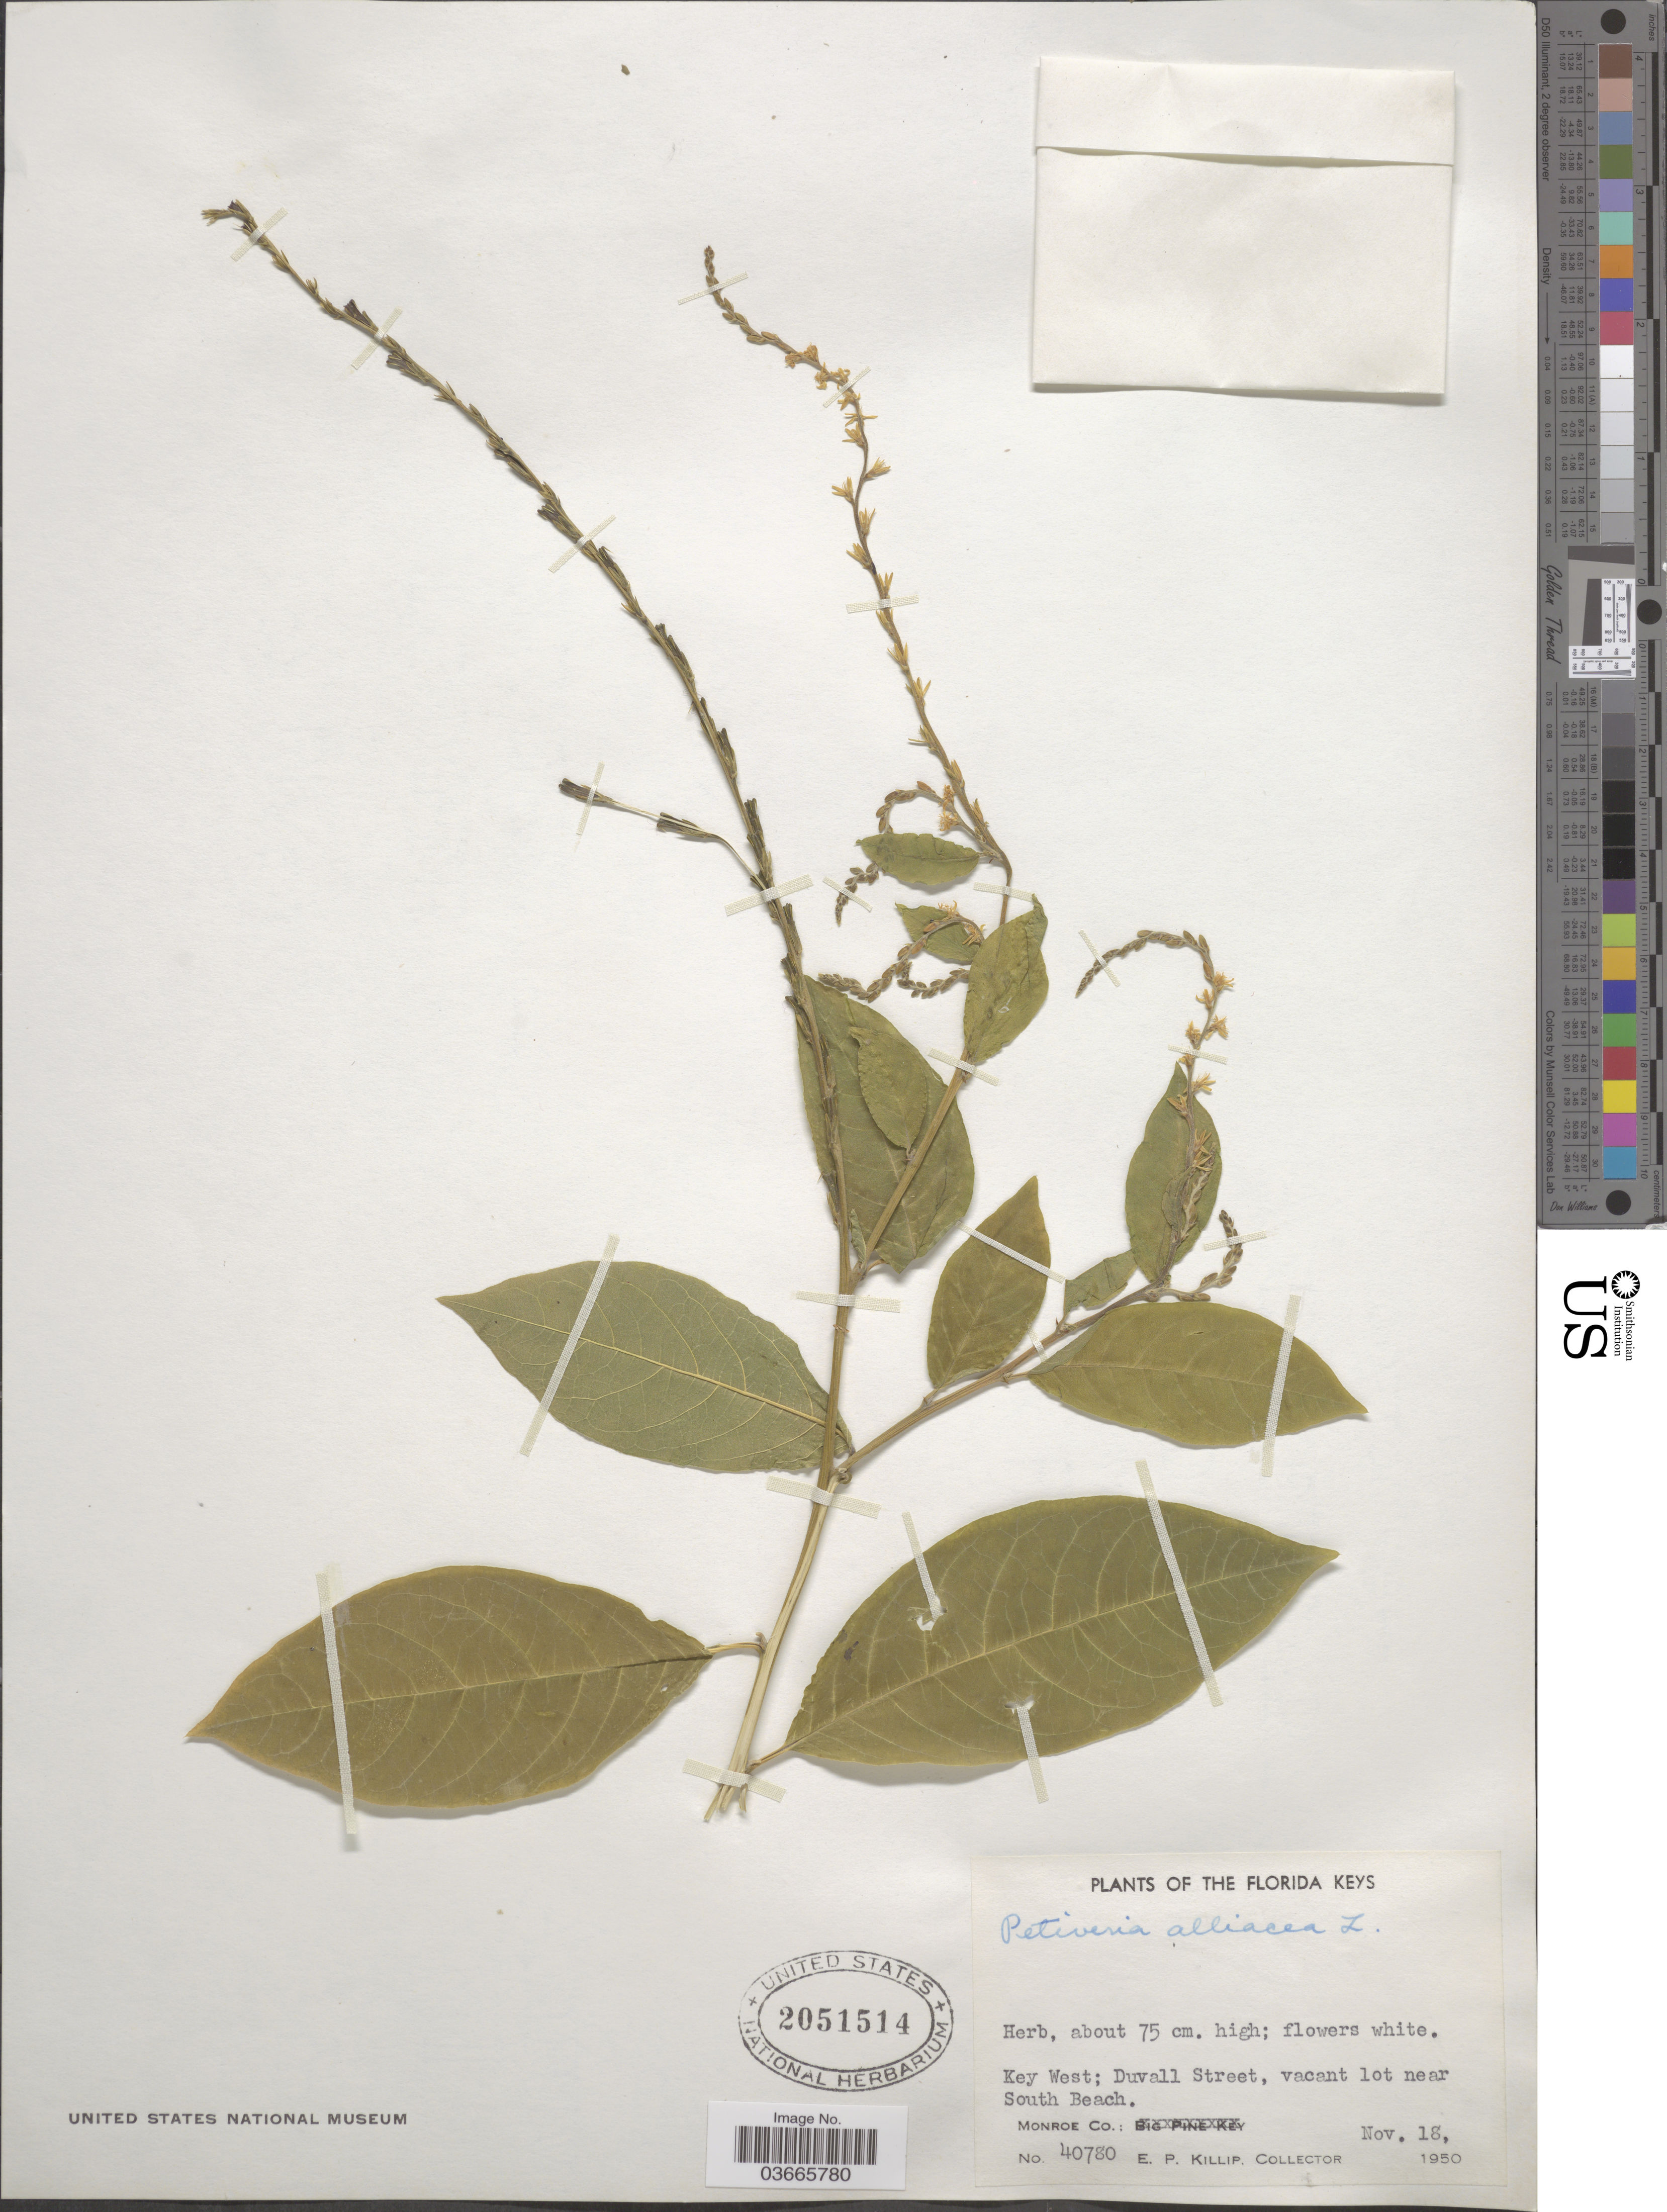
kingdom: Plantae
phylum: Tracheophyta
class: Magnoliopsida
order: Caryophyllales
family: Phytolaccaceae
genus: Petiveria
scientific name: Petiveria alliacea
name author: L.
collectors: E. P. Killip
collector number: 40780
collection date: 1950-11-18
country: United States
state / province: Florida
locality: The Florida Keys. Key West; Duvall Street, vacant lot near South Beach. Monroe Co.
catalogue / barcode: US 2051514